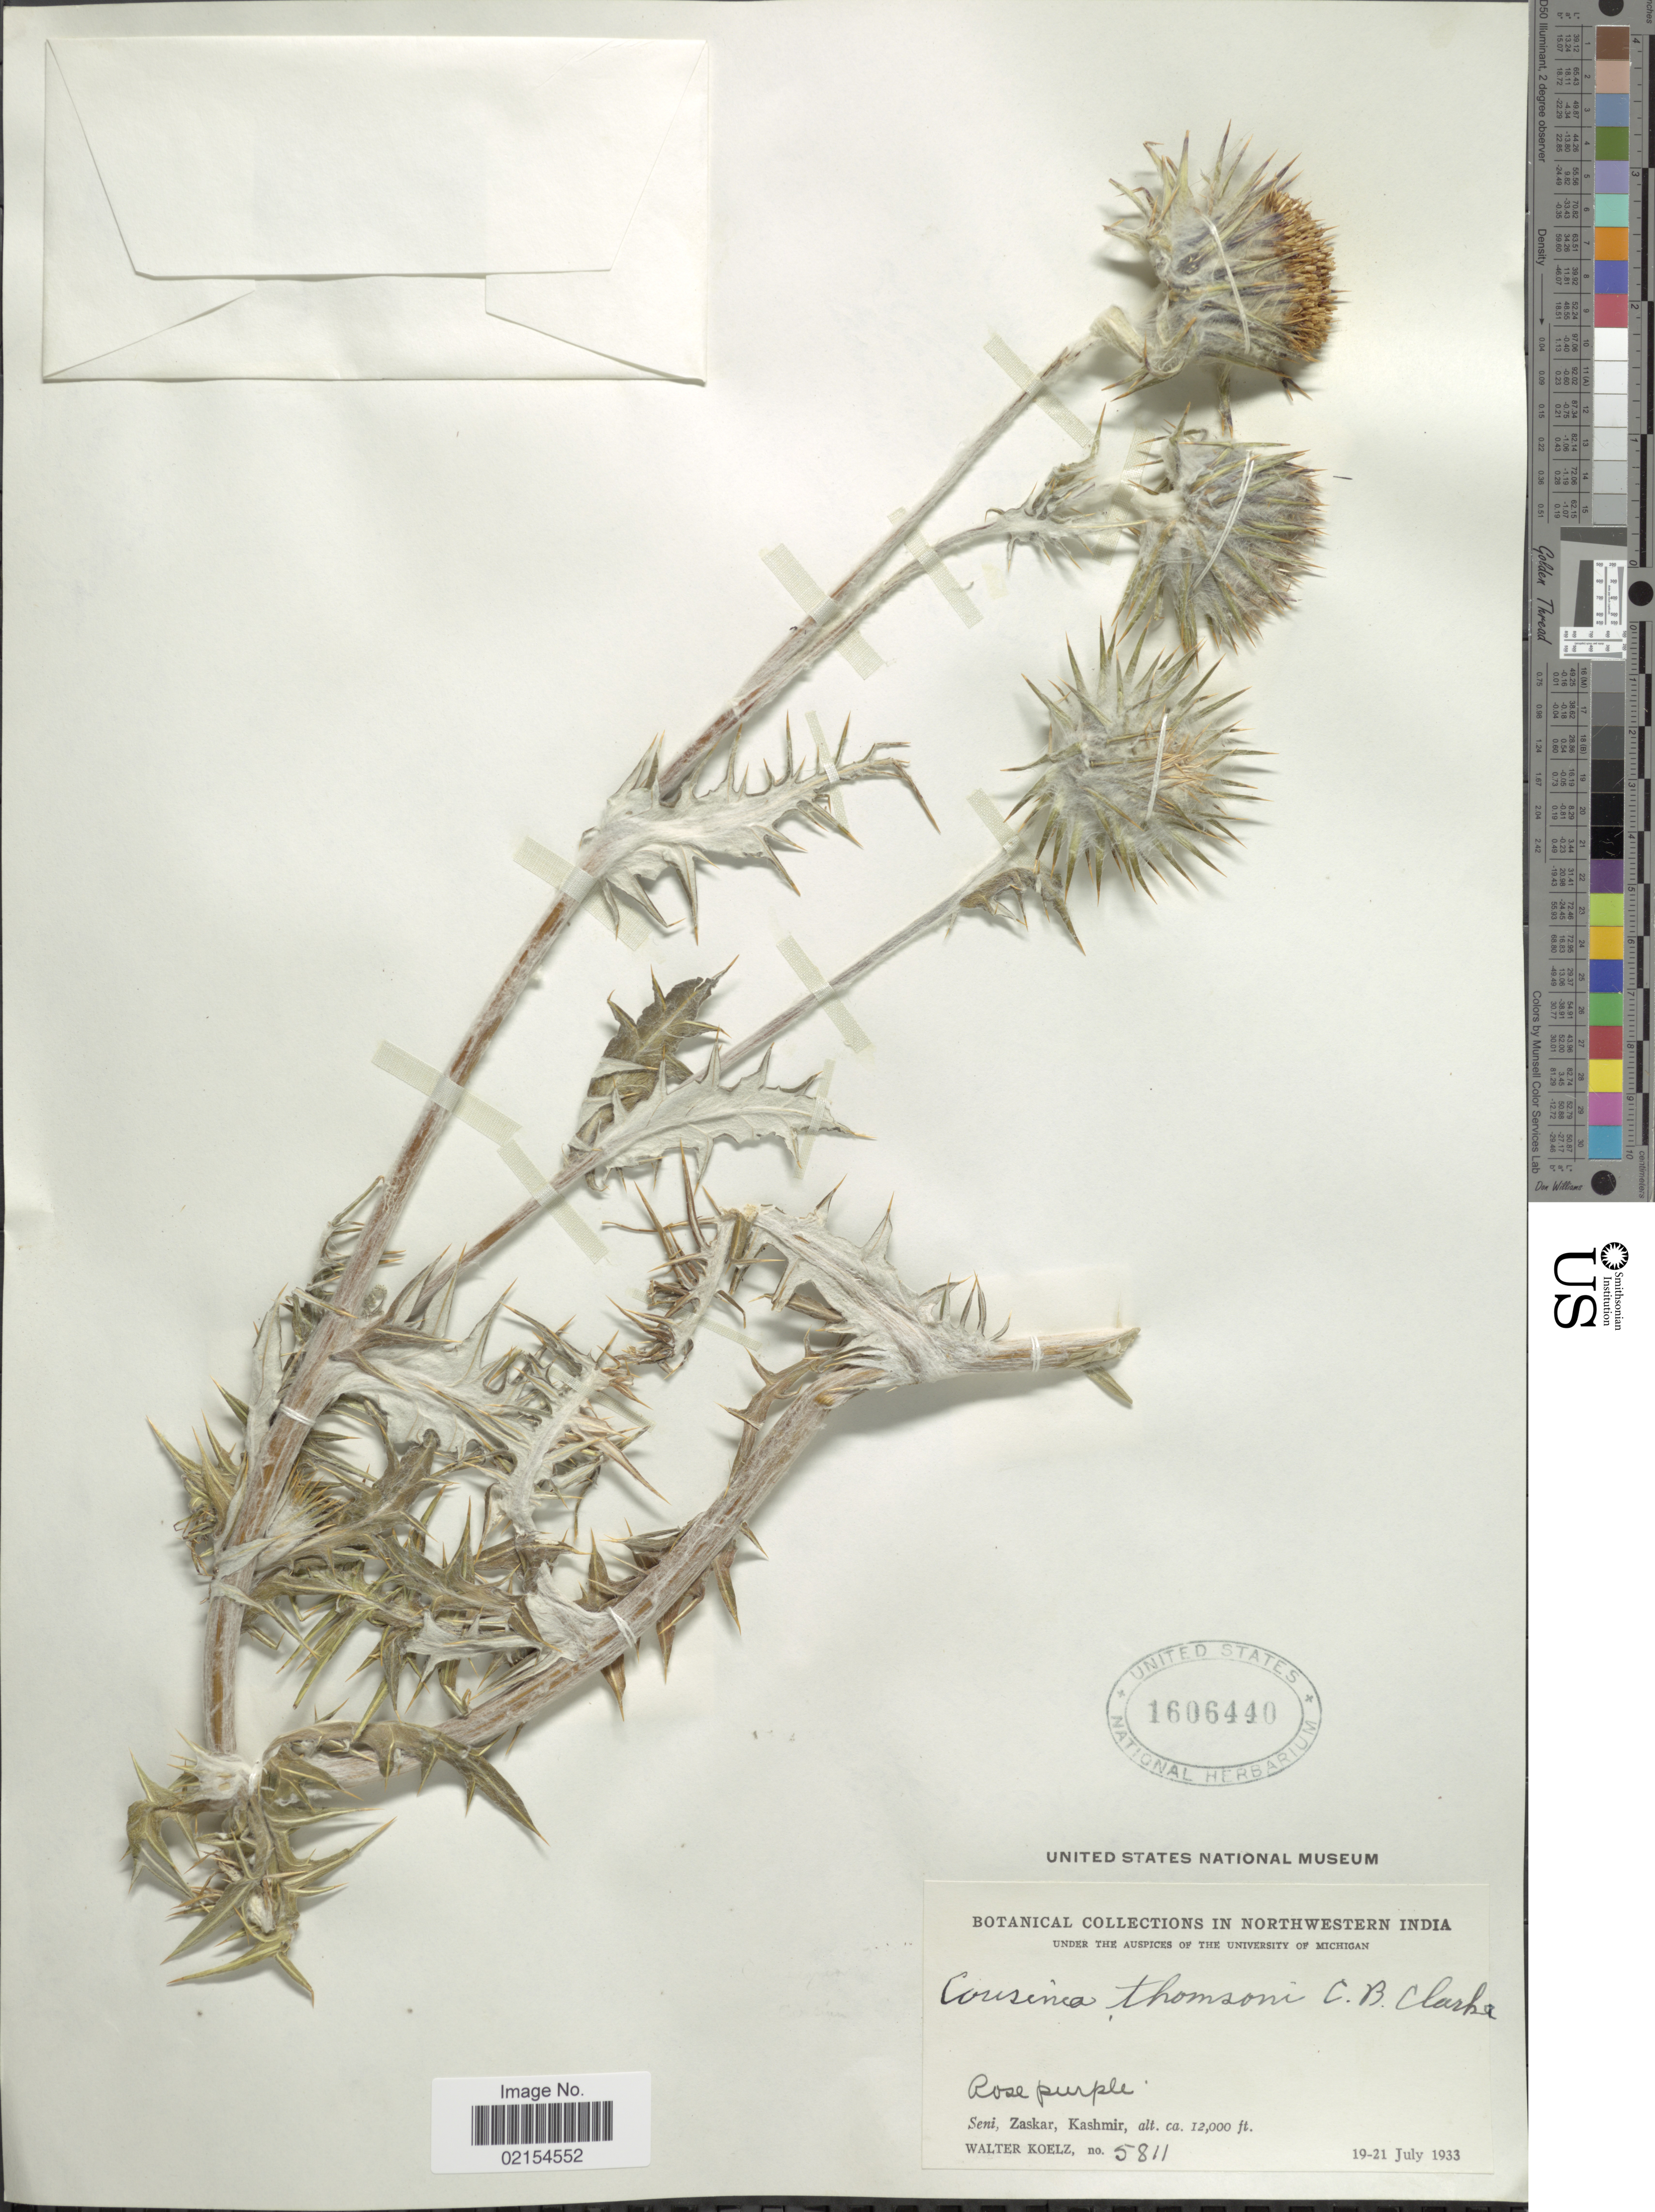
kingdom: Plantae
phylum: Tracheophyta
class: Magnoliopsida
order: Asterales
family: Asteraceae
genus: Cousinia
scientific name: Cousinia thomsonii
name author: C.B. Clarke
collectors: W. N. Koelz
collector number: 5811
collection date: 1933-07-19/1933-07-21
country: India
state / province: Jammu and Kashmir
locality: In Northwestern India, Seni, Zaskar, Kashmir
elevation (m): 3658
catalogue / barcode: US 1606440